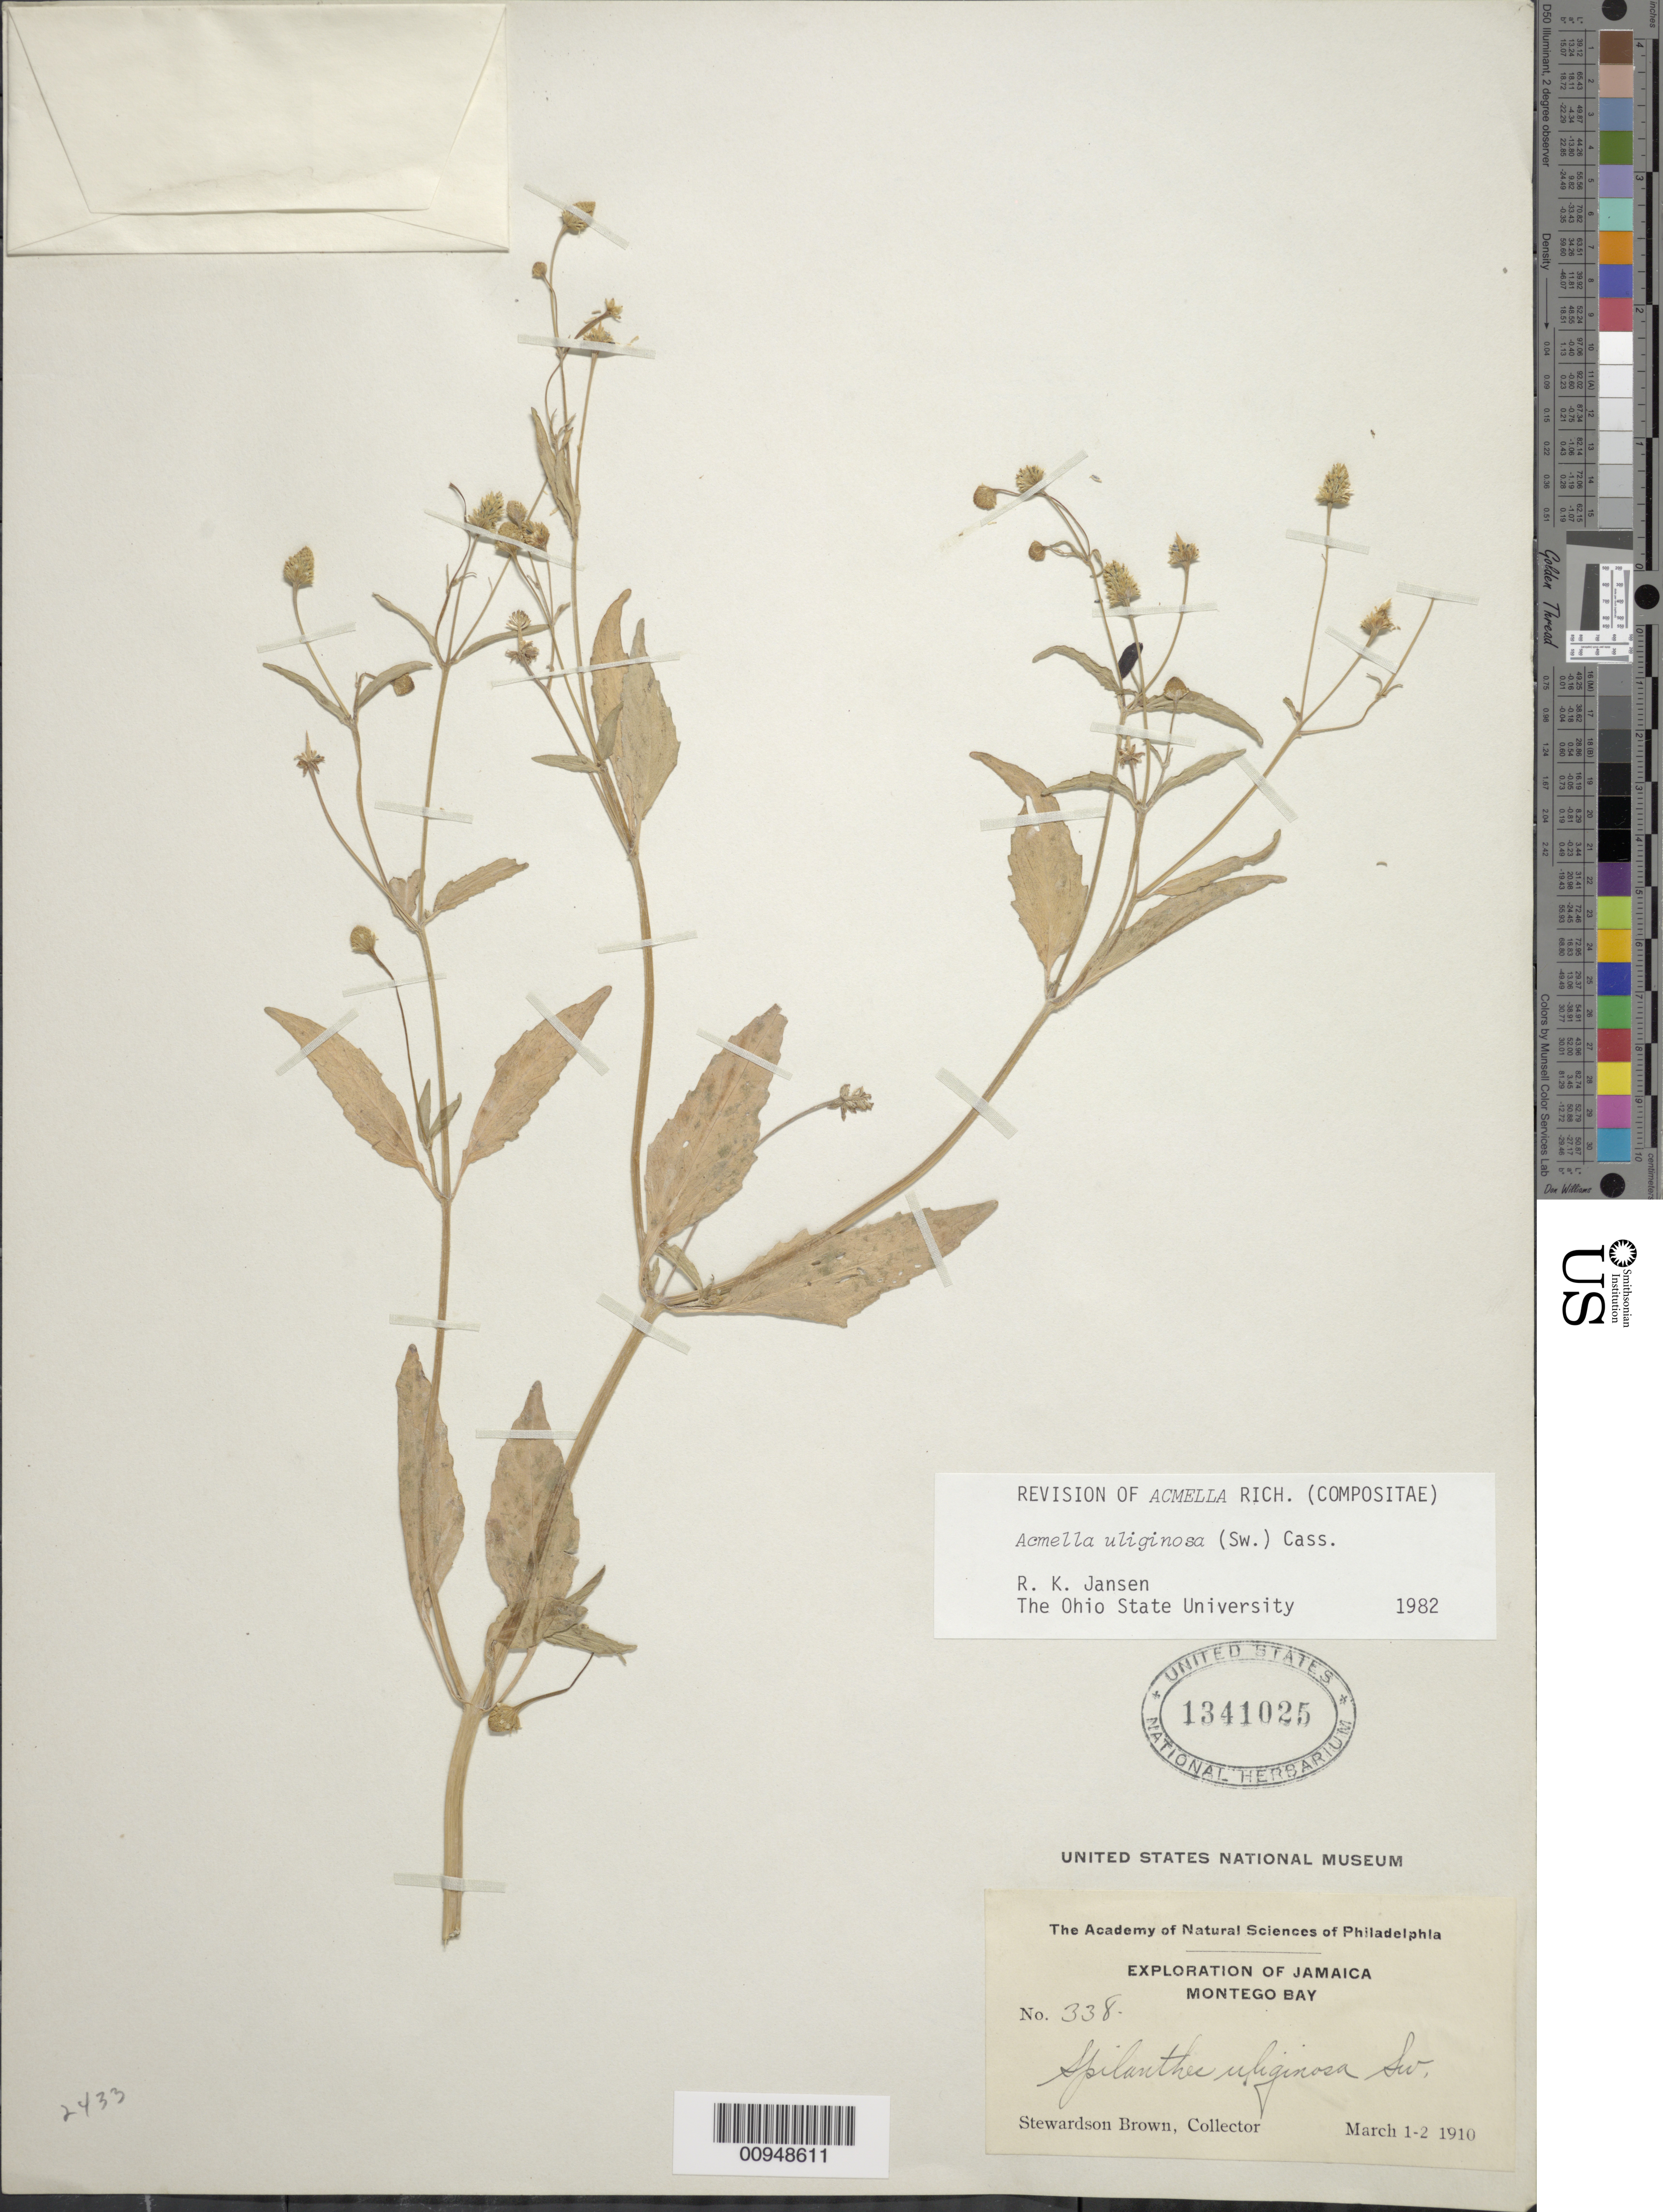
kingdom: Plantae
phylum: Tracheophyta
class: Magnoliopsida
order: Asterales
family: Asteraceae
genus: Acmella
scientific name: Acmella uliginosa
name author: (Sw.) Cass.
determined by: Jansen, R. K.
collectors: S. Brown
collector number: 338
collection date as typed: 01 Mar 1910 to 02 Mar 1910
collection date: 1910-03-01/1910-03-02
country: Jamaica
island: Jamaica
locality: Montego Bay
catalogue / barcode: US 1341025